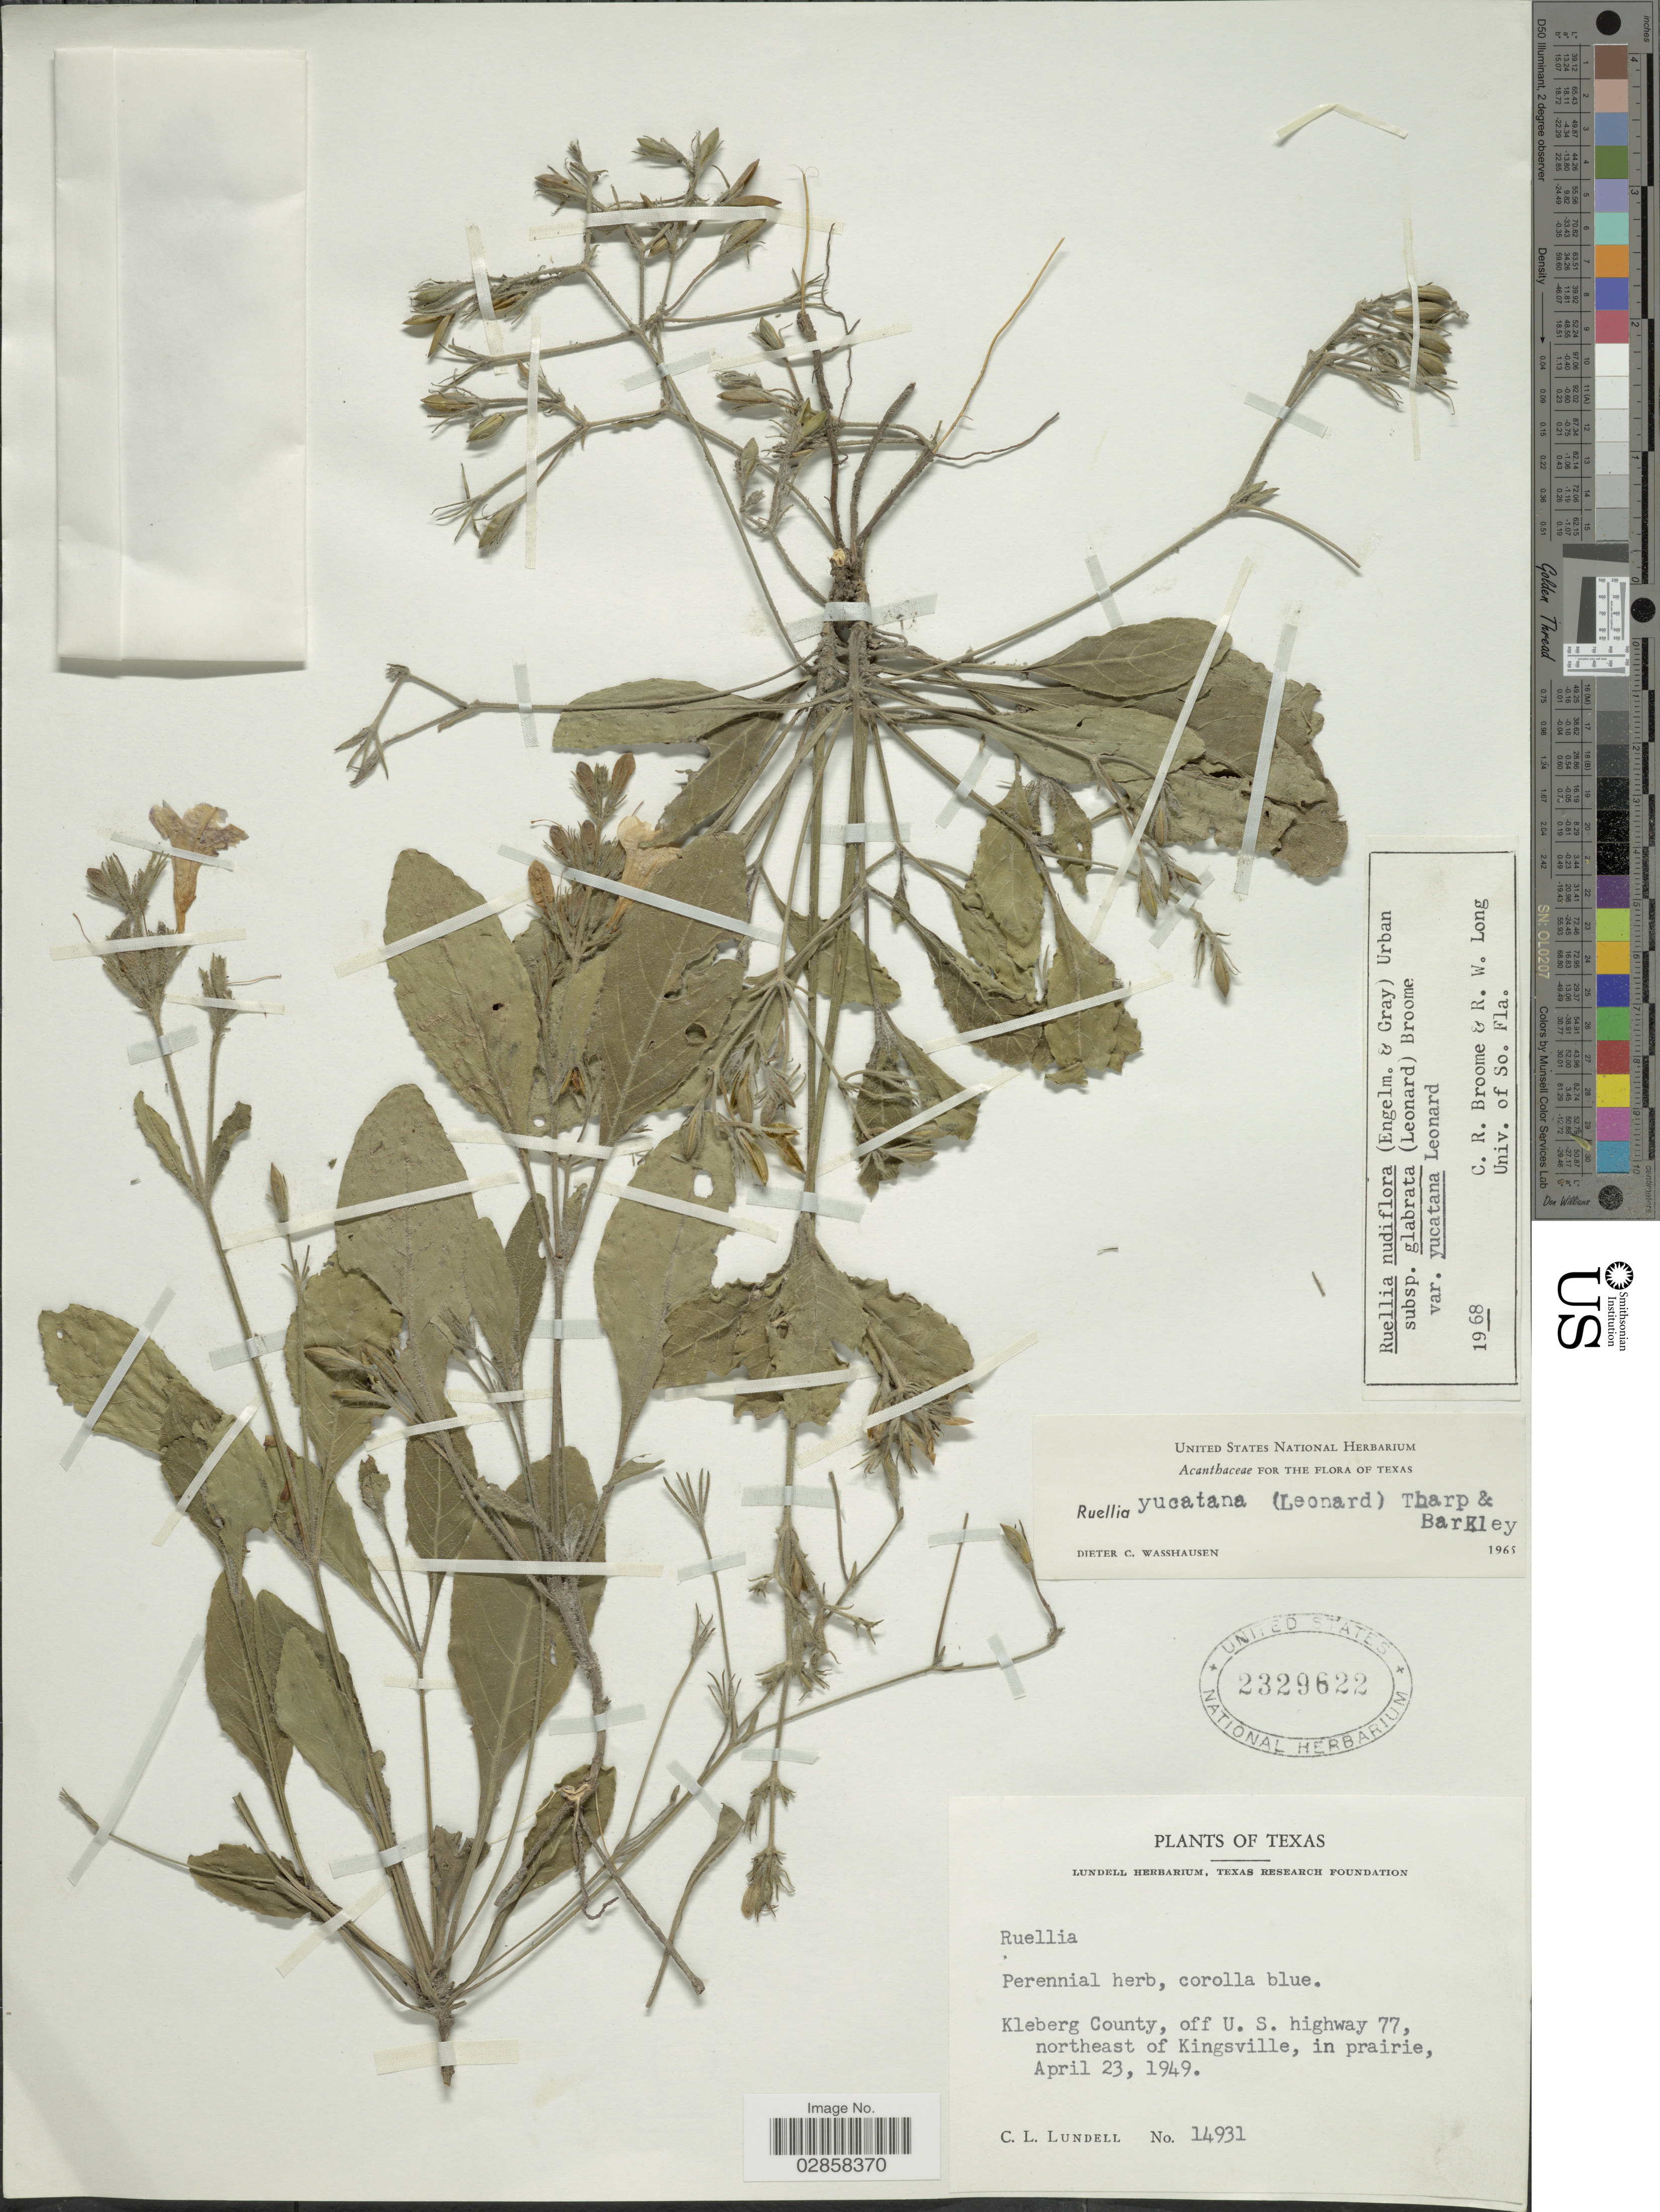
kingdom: Plantae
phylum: Tracheophyta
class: Magnoliopsida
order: Lamiales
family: Acanthaceae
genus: Ruellia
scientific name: Ruellia yucatana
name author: (Leonard) Tharp & F.A. Barkley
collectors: C. L. Lundell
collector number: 14931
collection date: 1949-04-23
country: United States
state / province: Texas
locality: Kleberg County, off U.S. highway 77, northeast of Kingsville, in prairie.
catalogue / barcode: US 2329622